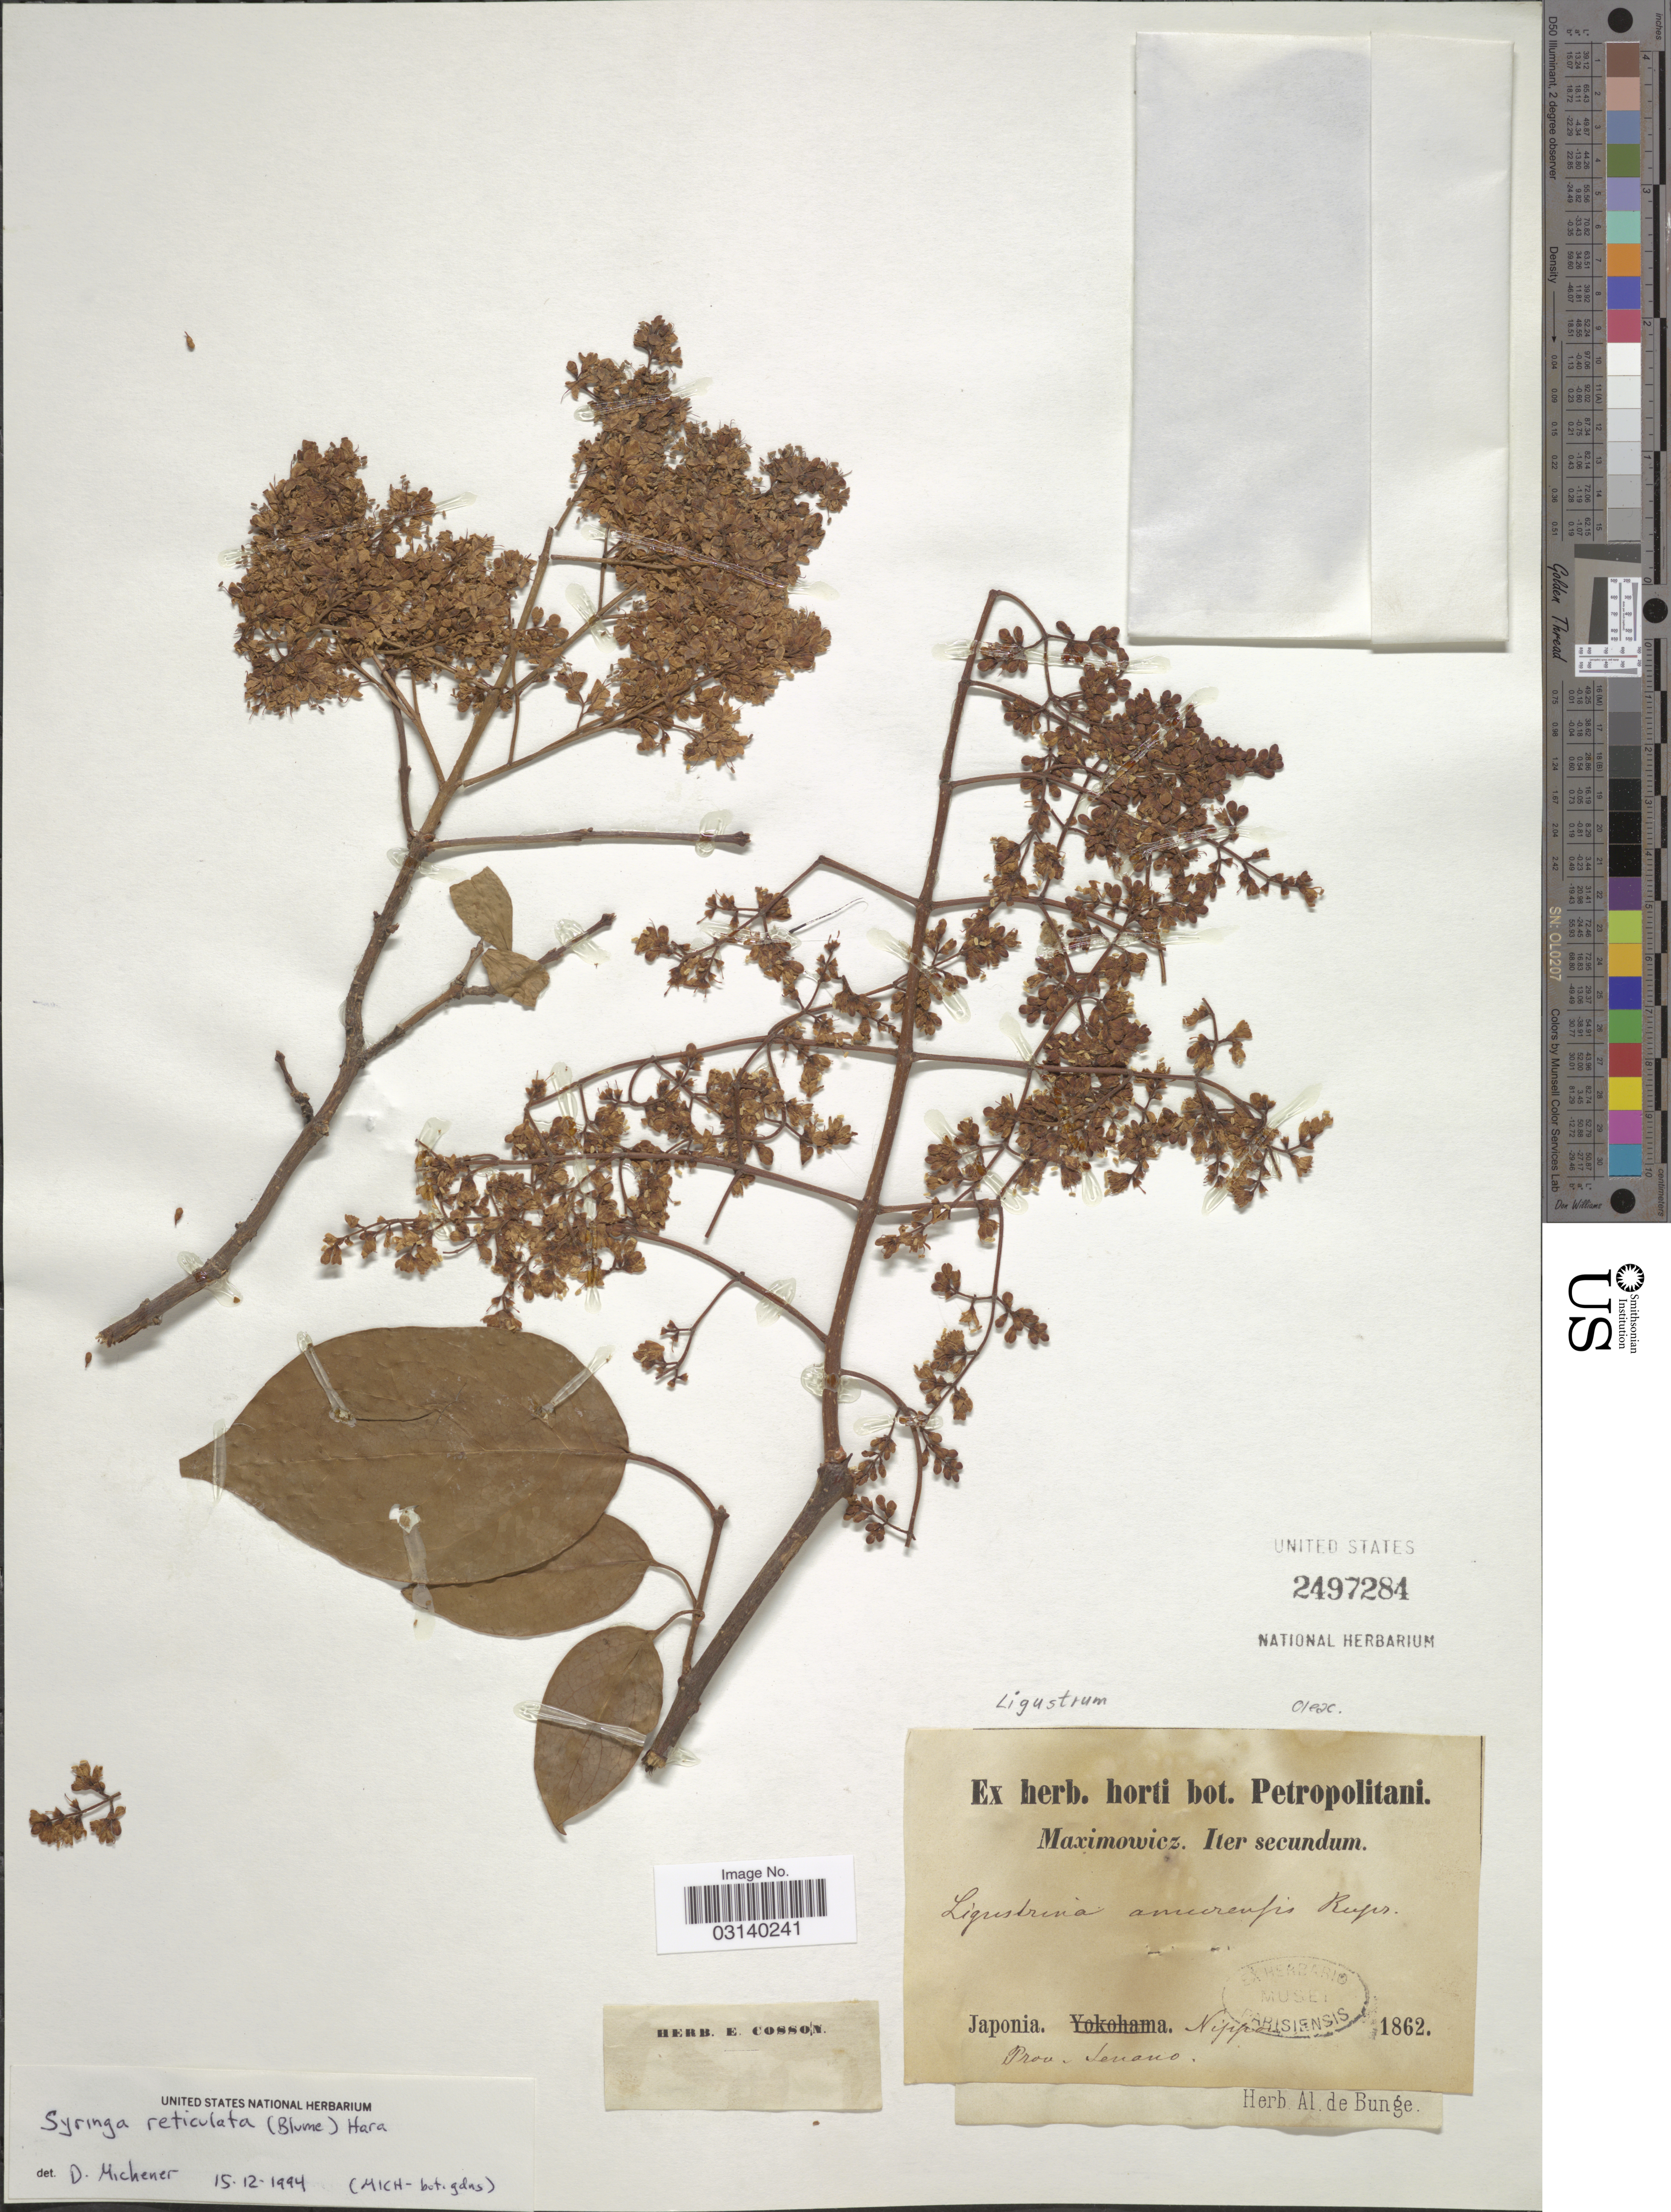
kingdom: Plantae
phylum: Tracheophyta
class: Magnoliopsida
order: Lamiales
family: Oleaceae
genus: Syringa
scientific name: Syringa reticulata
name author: (Blume) H. Hara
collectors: -. Maximowicz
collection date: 1862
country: Japan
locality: Japonia. Nippon. Prov. Sinano.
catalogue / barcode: US 2497284